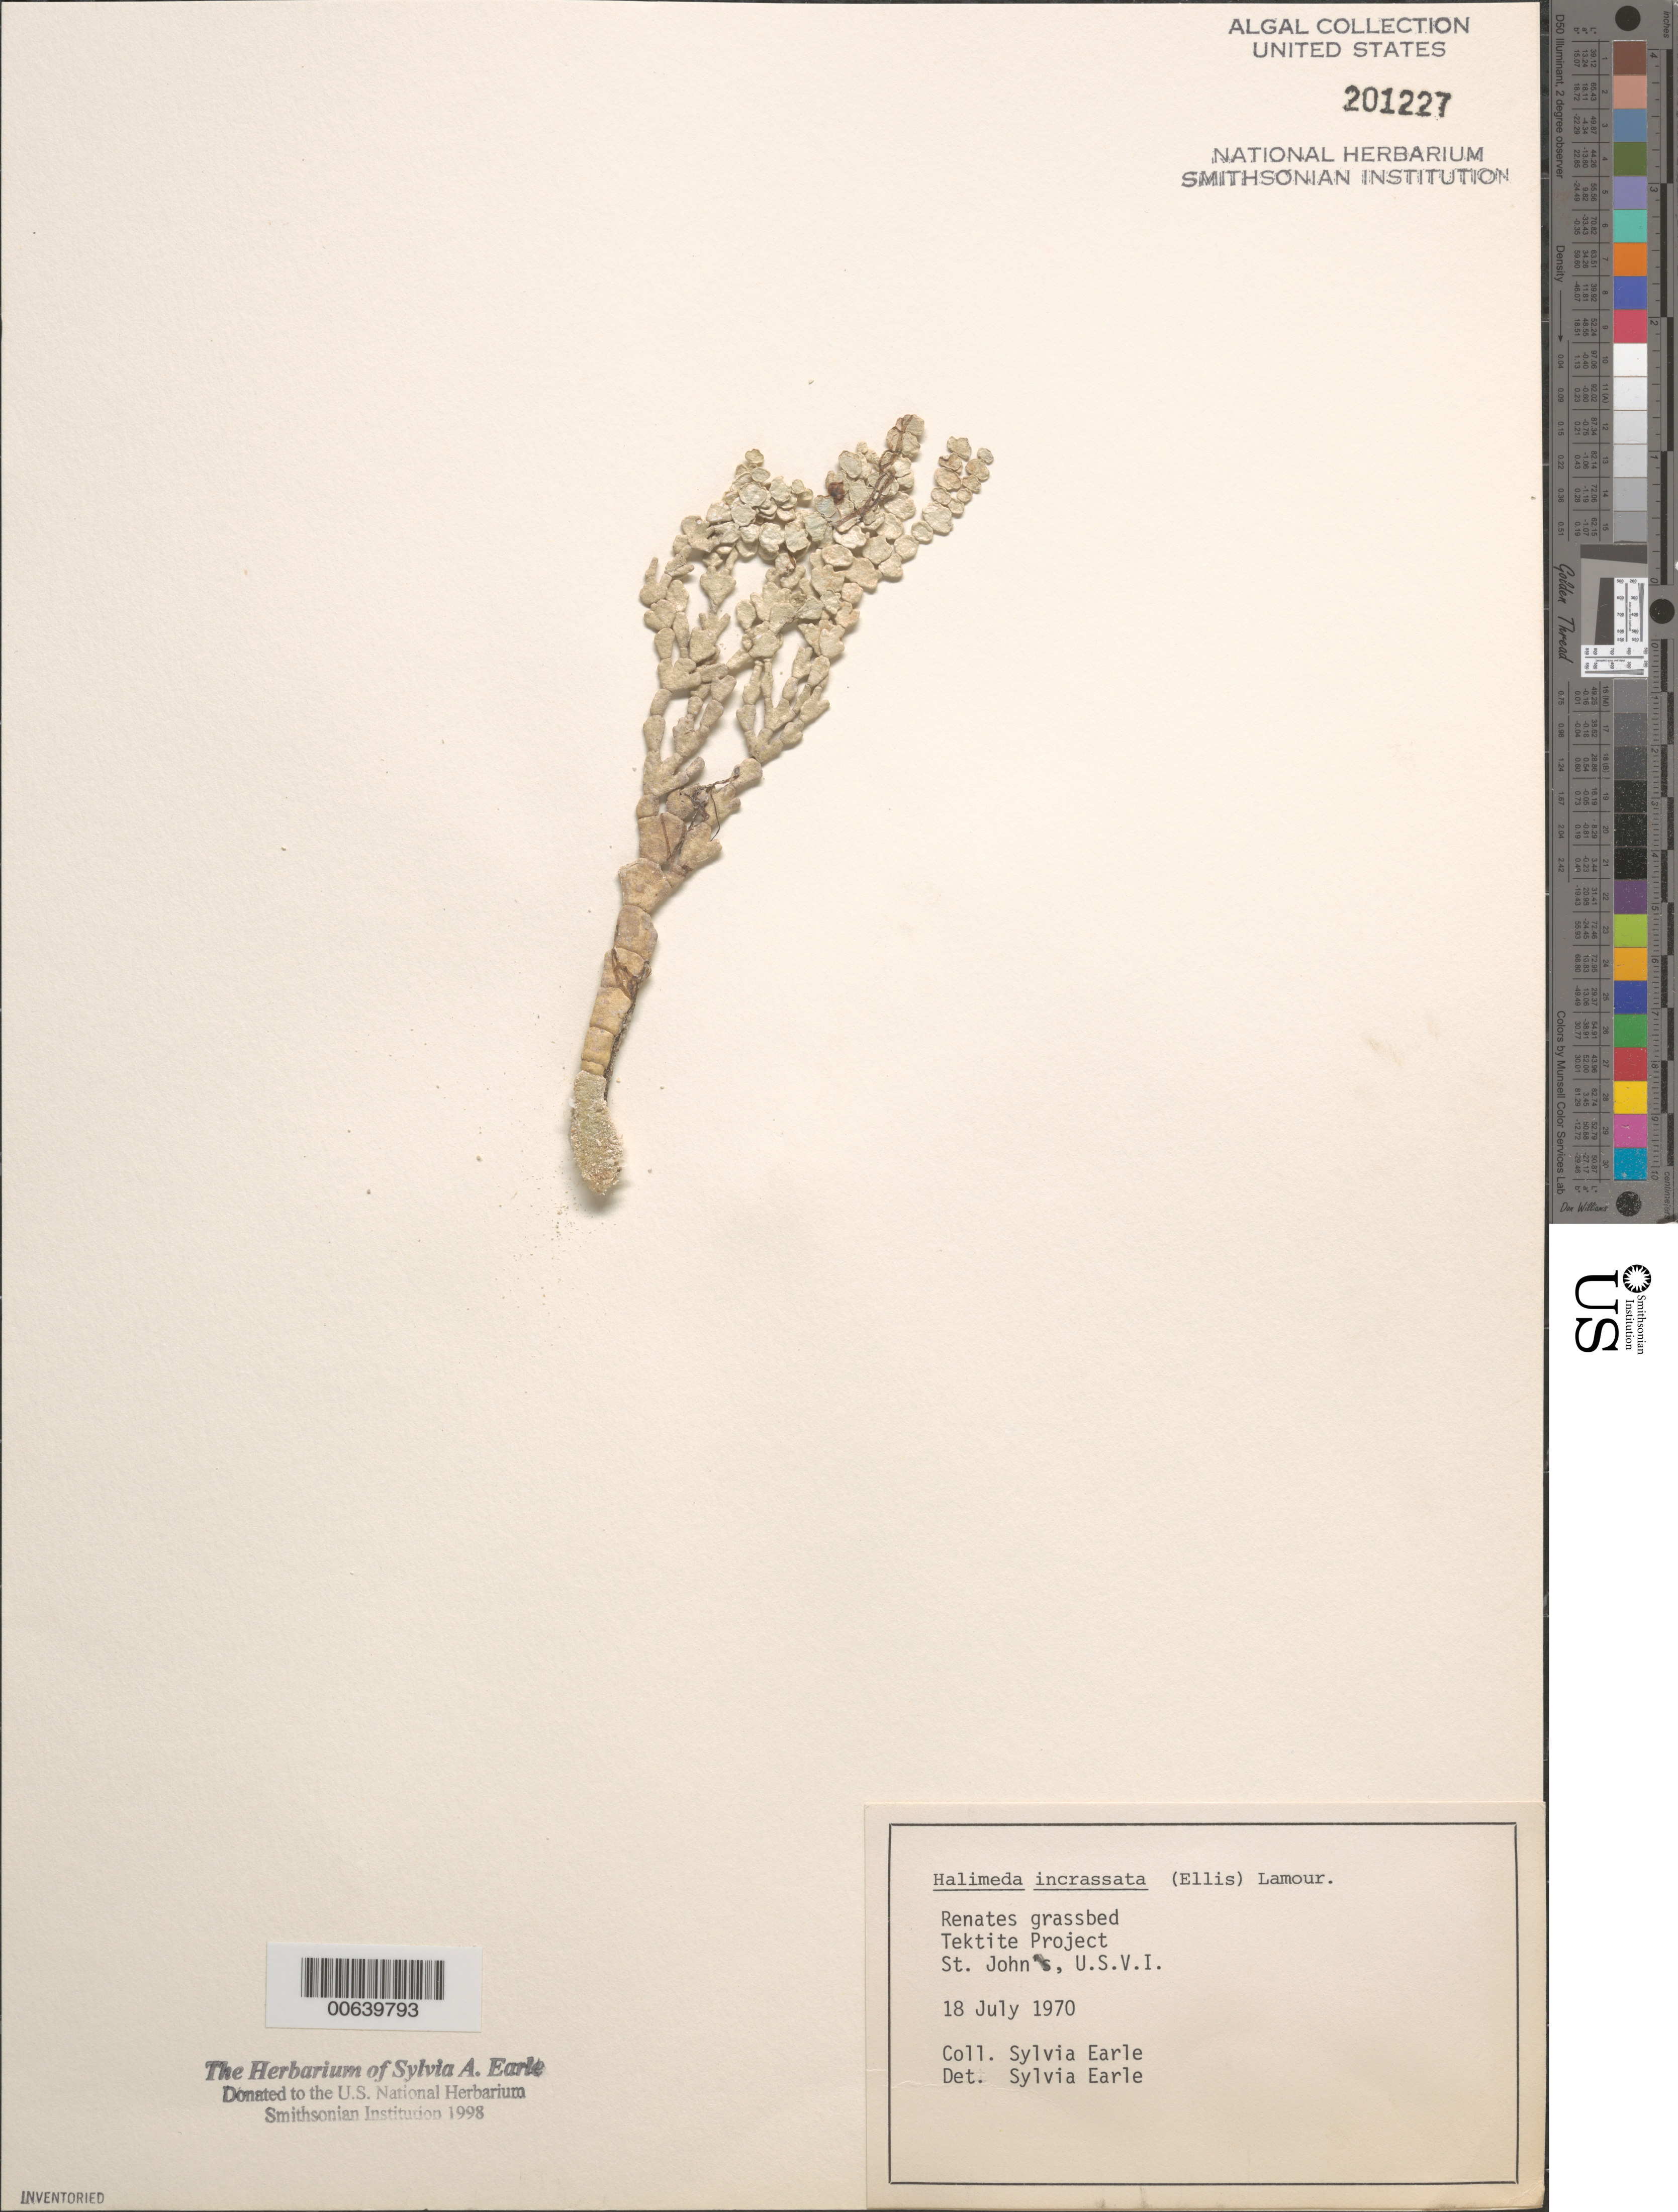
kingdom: Plantae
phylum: Chlorophyta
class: Ulvophyceae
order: Bryopsidales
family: Halimedaceae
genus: Halimeda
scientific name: Halimeda incrassata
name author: (J. Ellis) J.V.Lamouroux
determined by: Earle, S. A.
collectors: S. A. Earle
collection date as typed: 18 Jul 1970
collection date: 1970-07-18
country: U.S. Virgin Islands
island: St. John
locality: Tektite Project, Renates grassbed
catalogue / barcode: US 201227